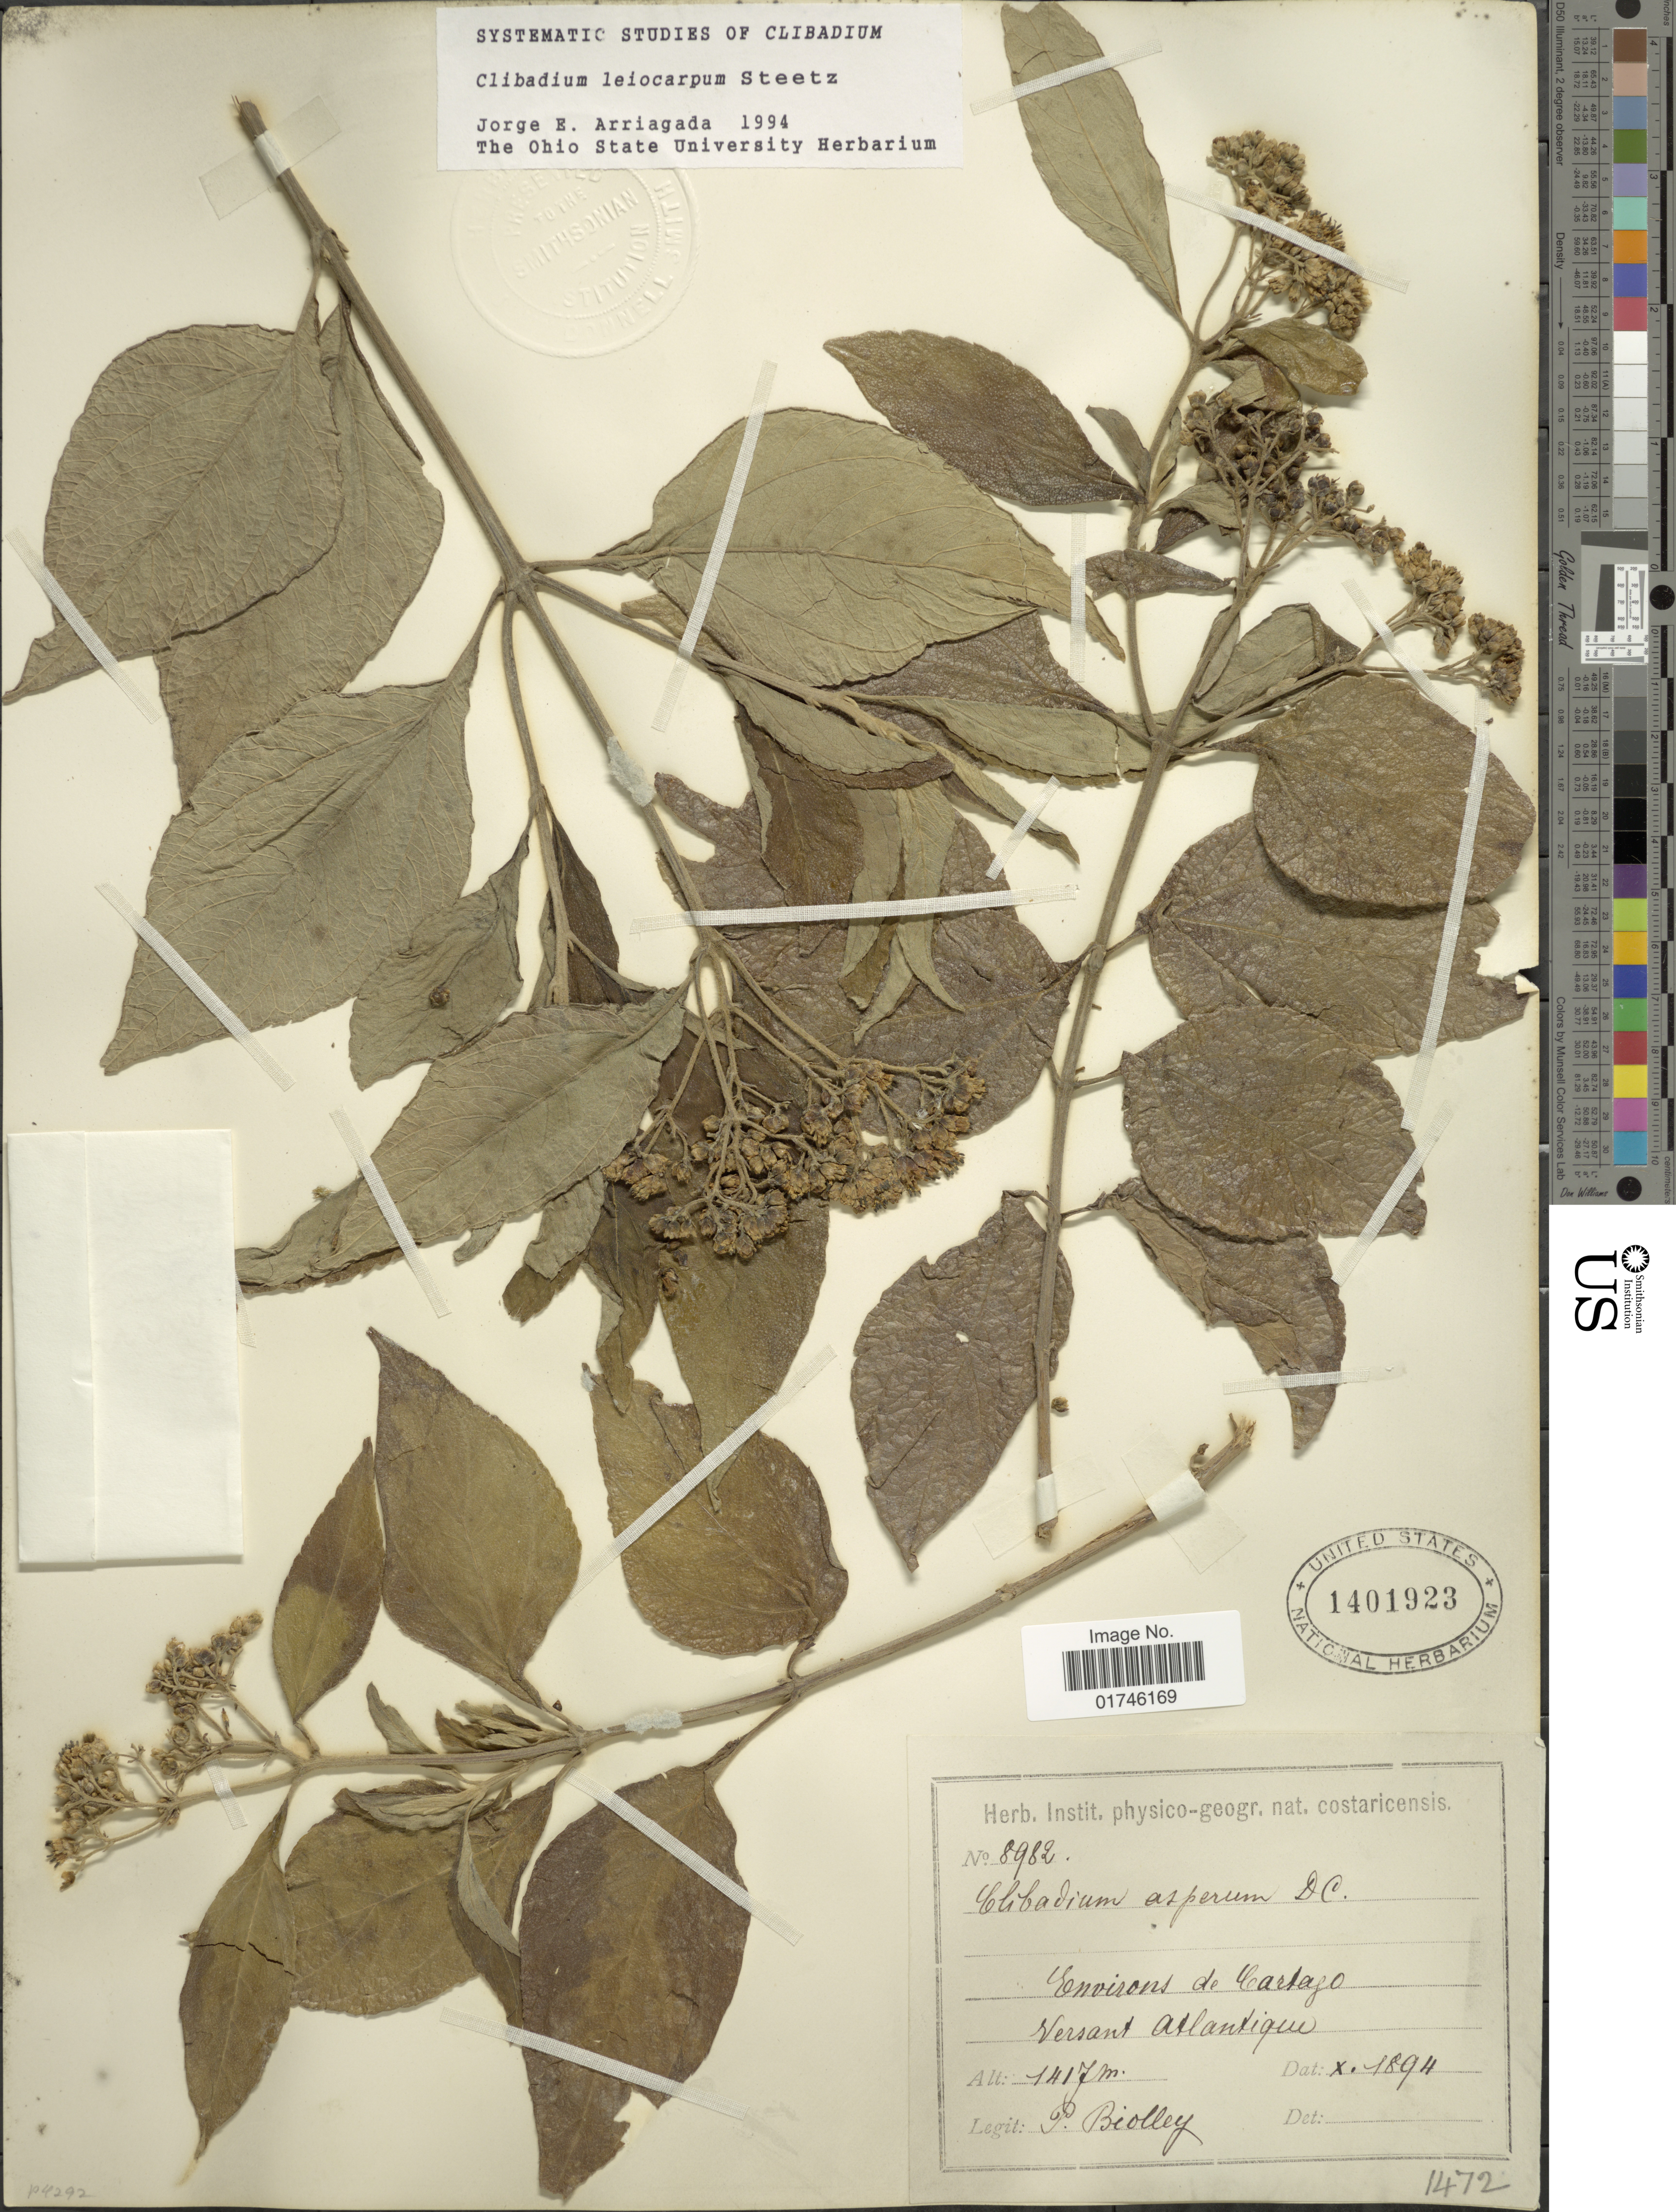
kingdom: Plantae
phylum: Tracheophyta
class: Magnoliopsida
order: Asterales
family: Asteraceae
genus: Clibadium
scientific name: Clibadium leiocarpum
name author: Steetz in Seem.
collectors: P. Biolley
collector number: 8982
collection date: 1894-10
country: Costa Rica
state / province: Cartago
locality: Environs de Cartago, Versant Atlantique.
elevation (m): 1417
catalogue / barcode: US 1401923